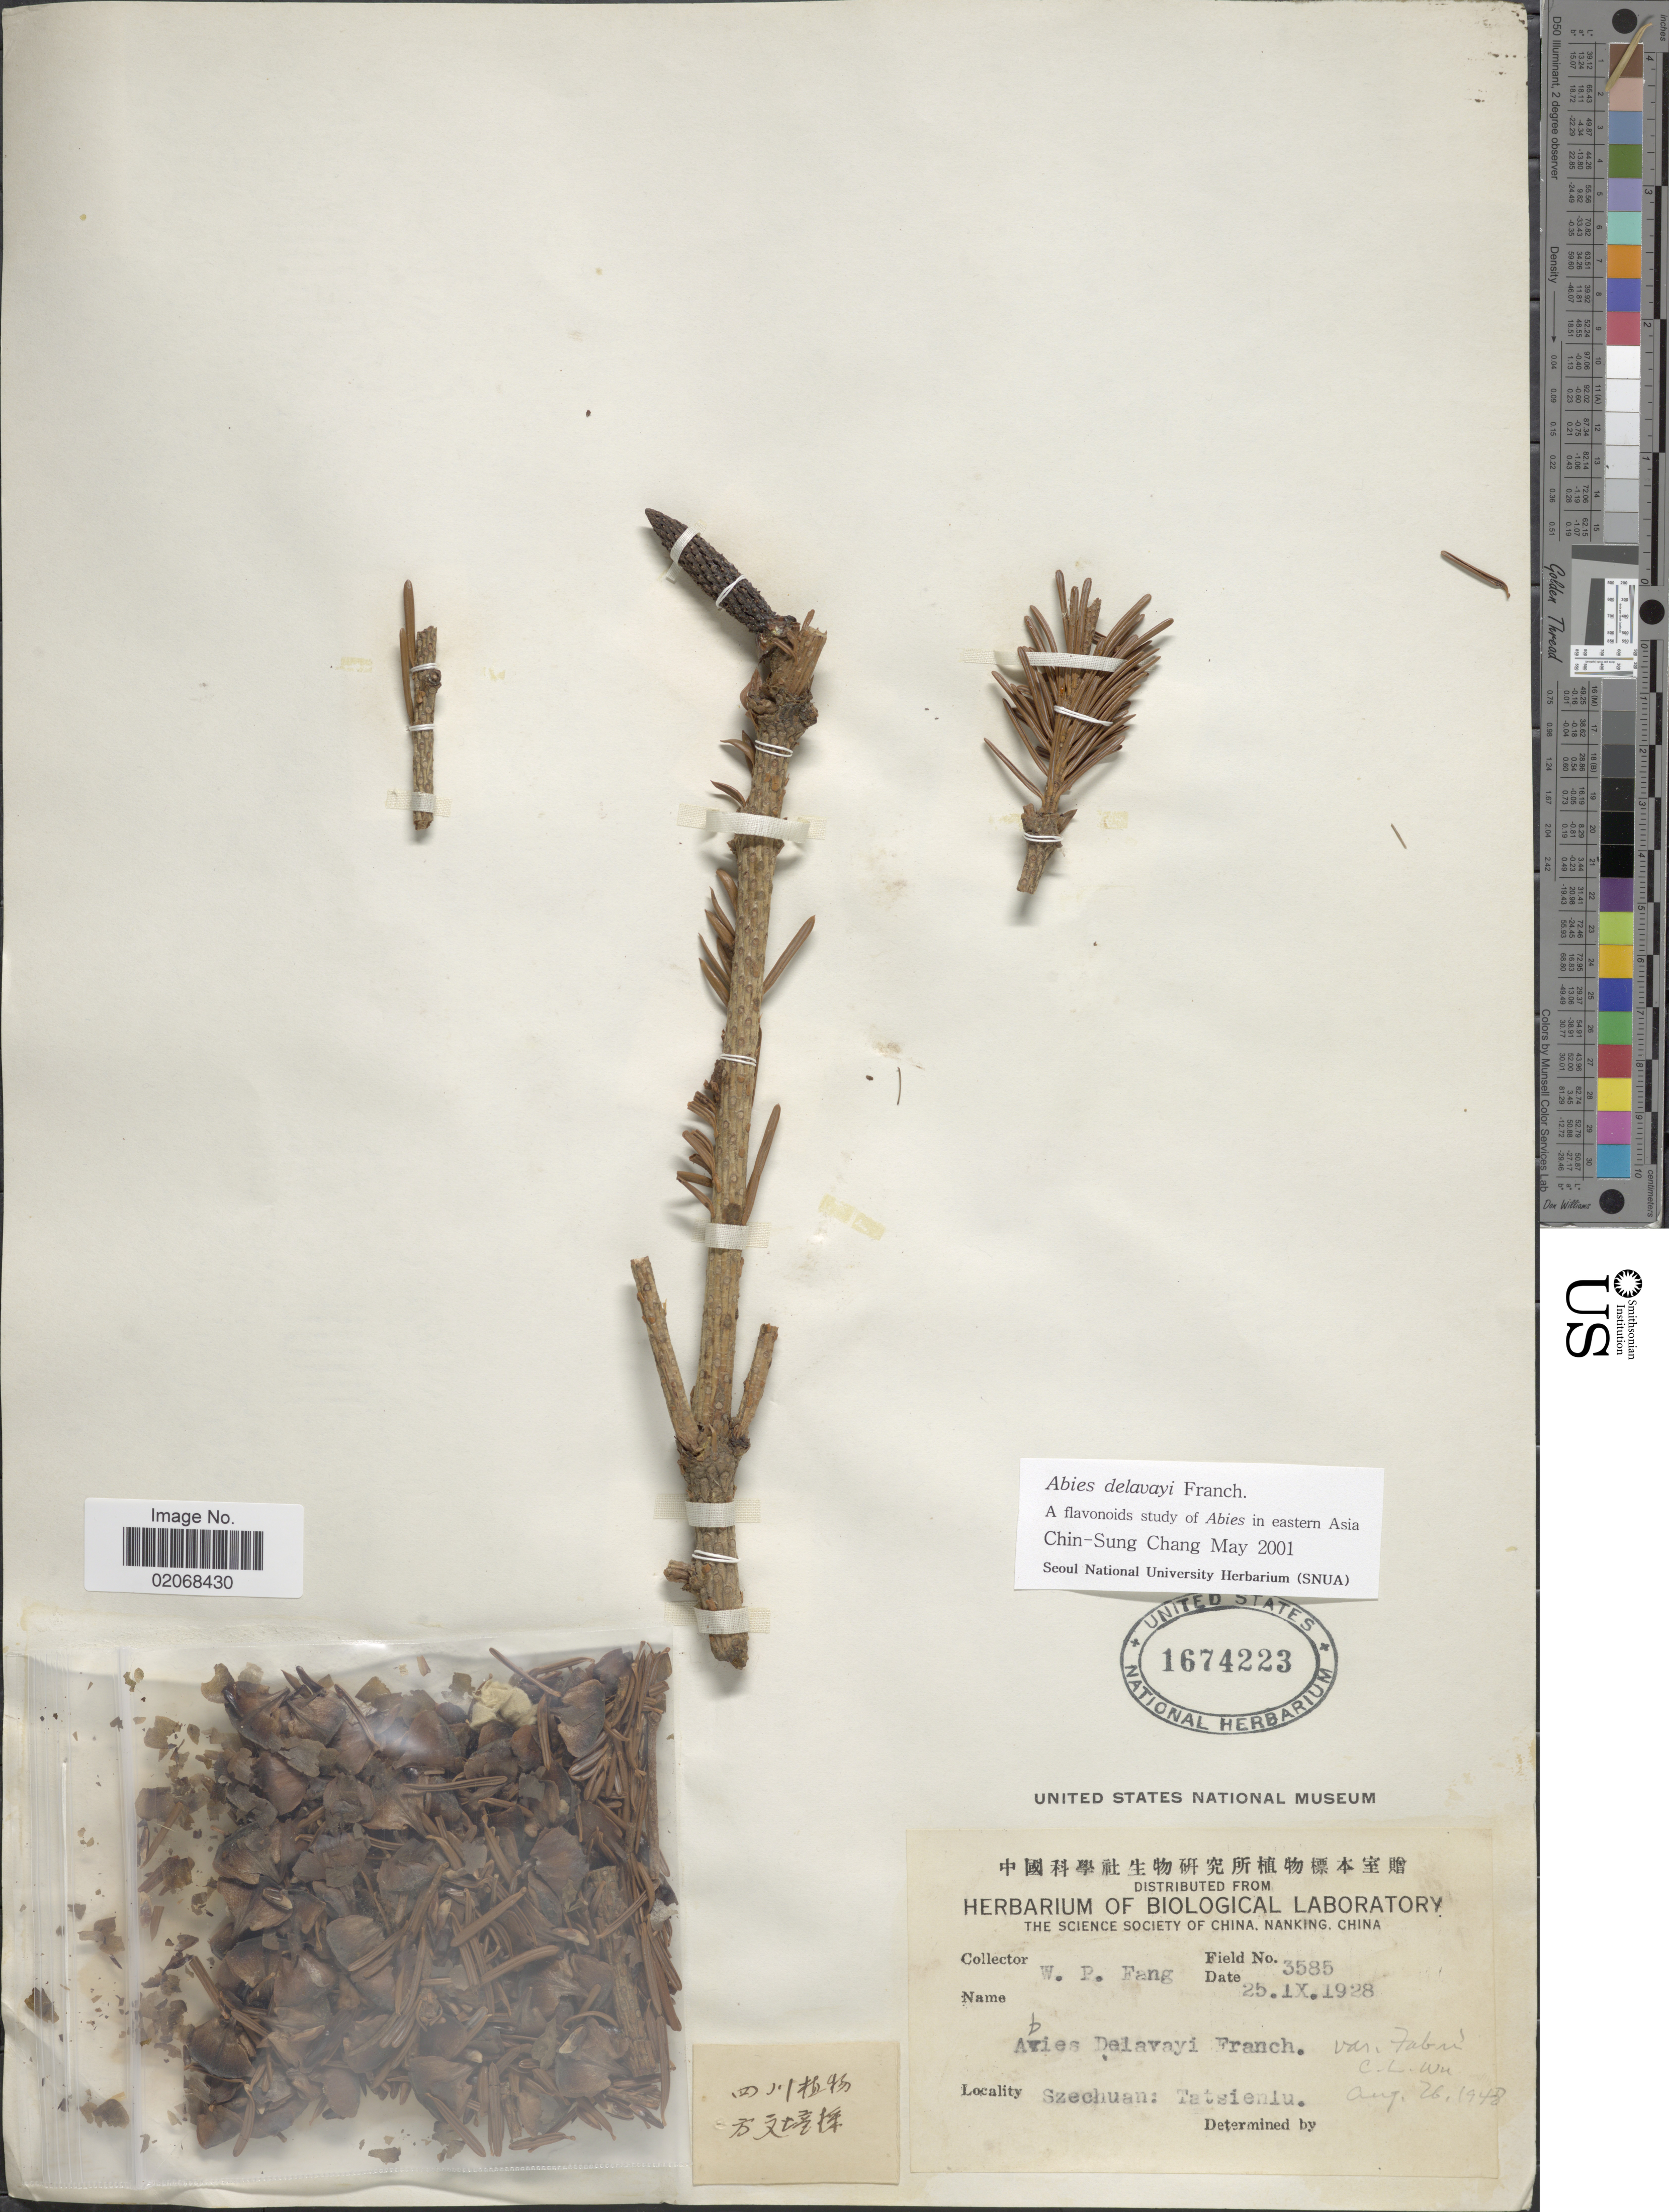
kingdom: Plantae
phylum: Tracheophyta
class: Pinopsida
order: Pinales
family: Pinaceae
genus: Abies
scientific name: Abies delavayi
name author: Franch.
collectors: W. P. Fang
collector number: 3585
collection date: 1928-09-25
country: China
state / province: Sichuan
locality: Szechuan: Tatsienlu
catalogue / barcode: US 1674223